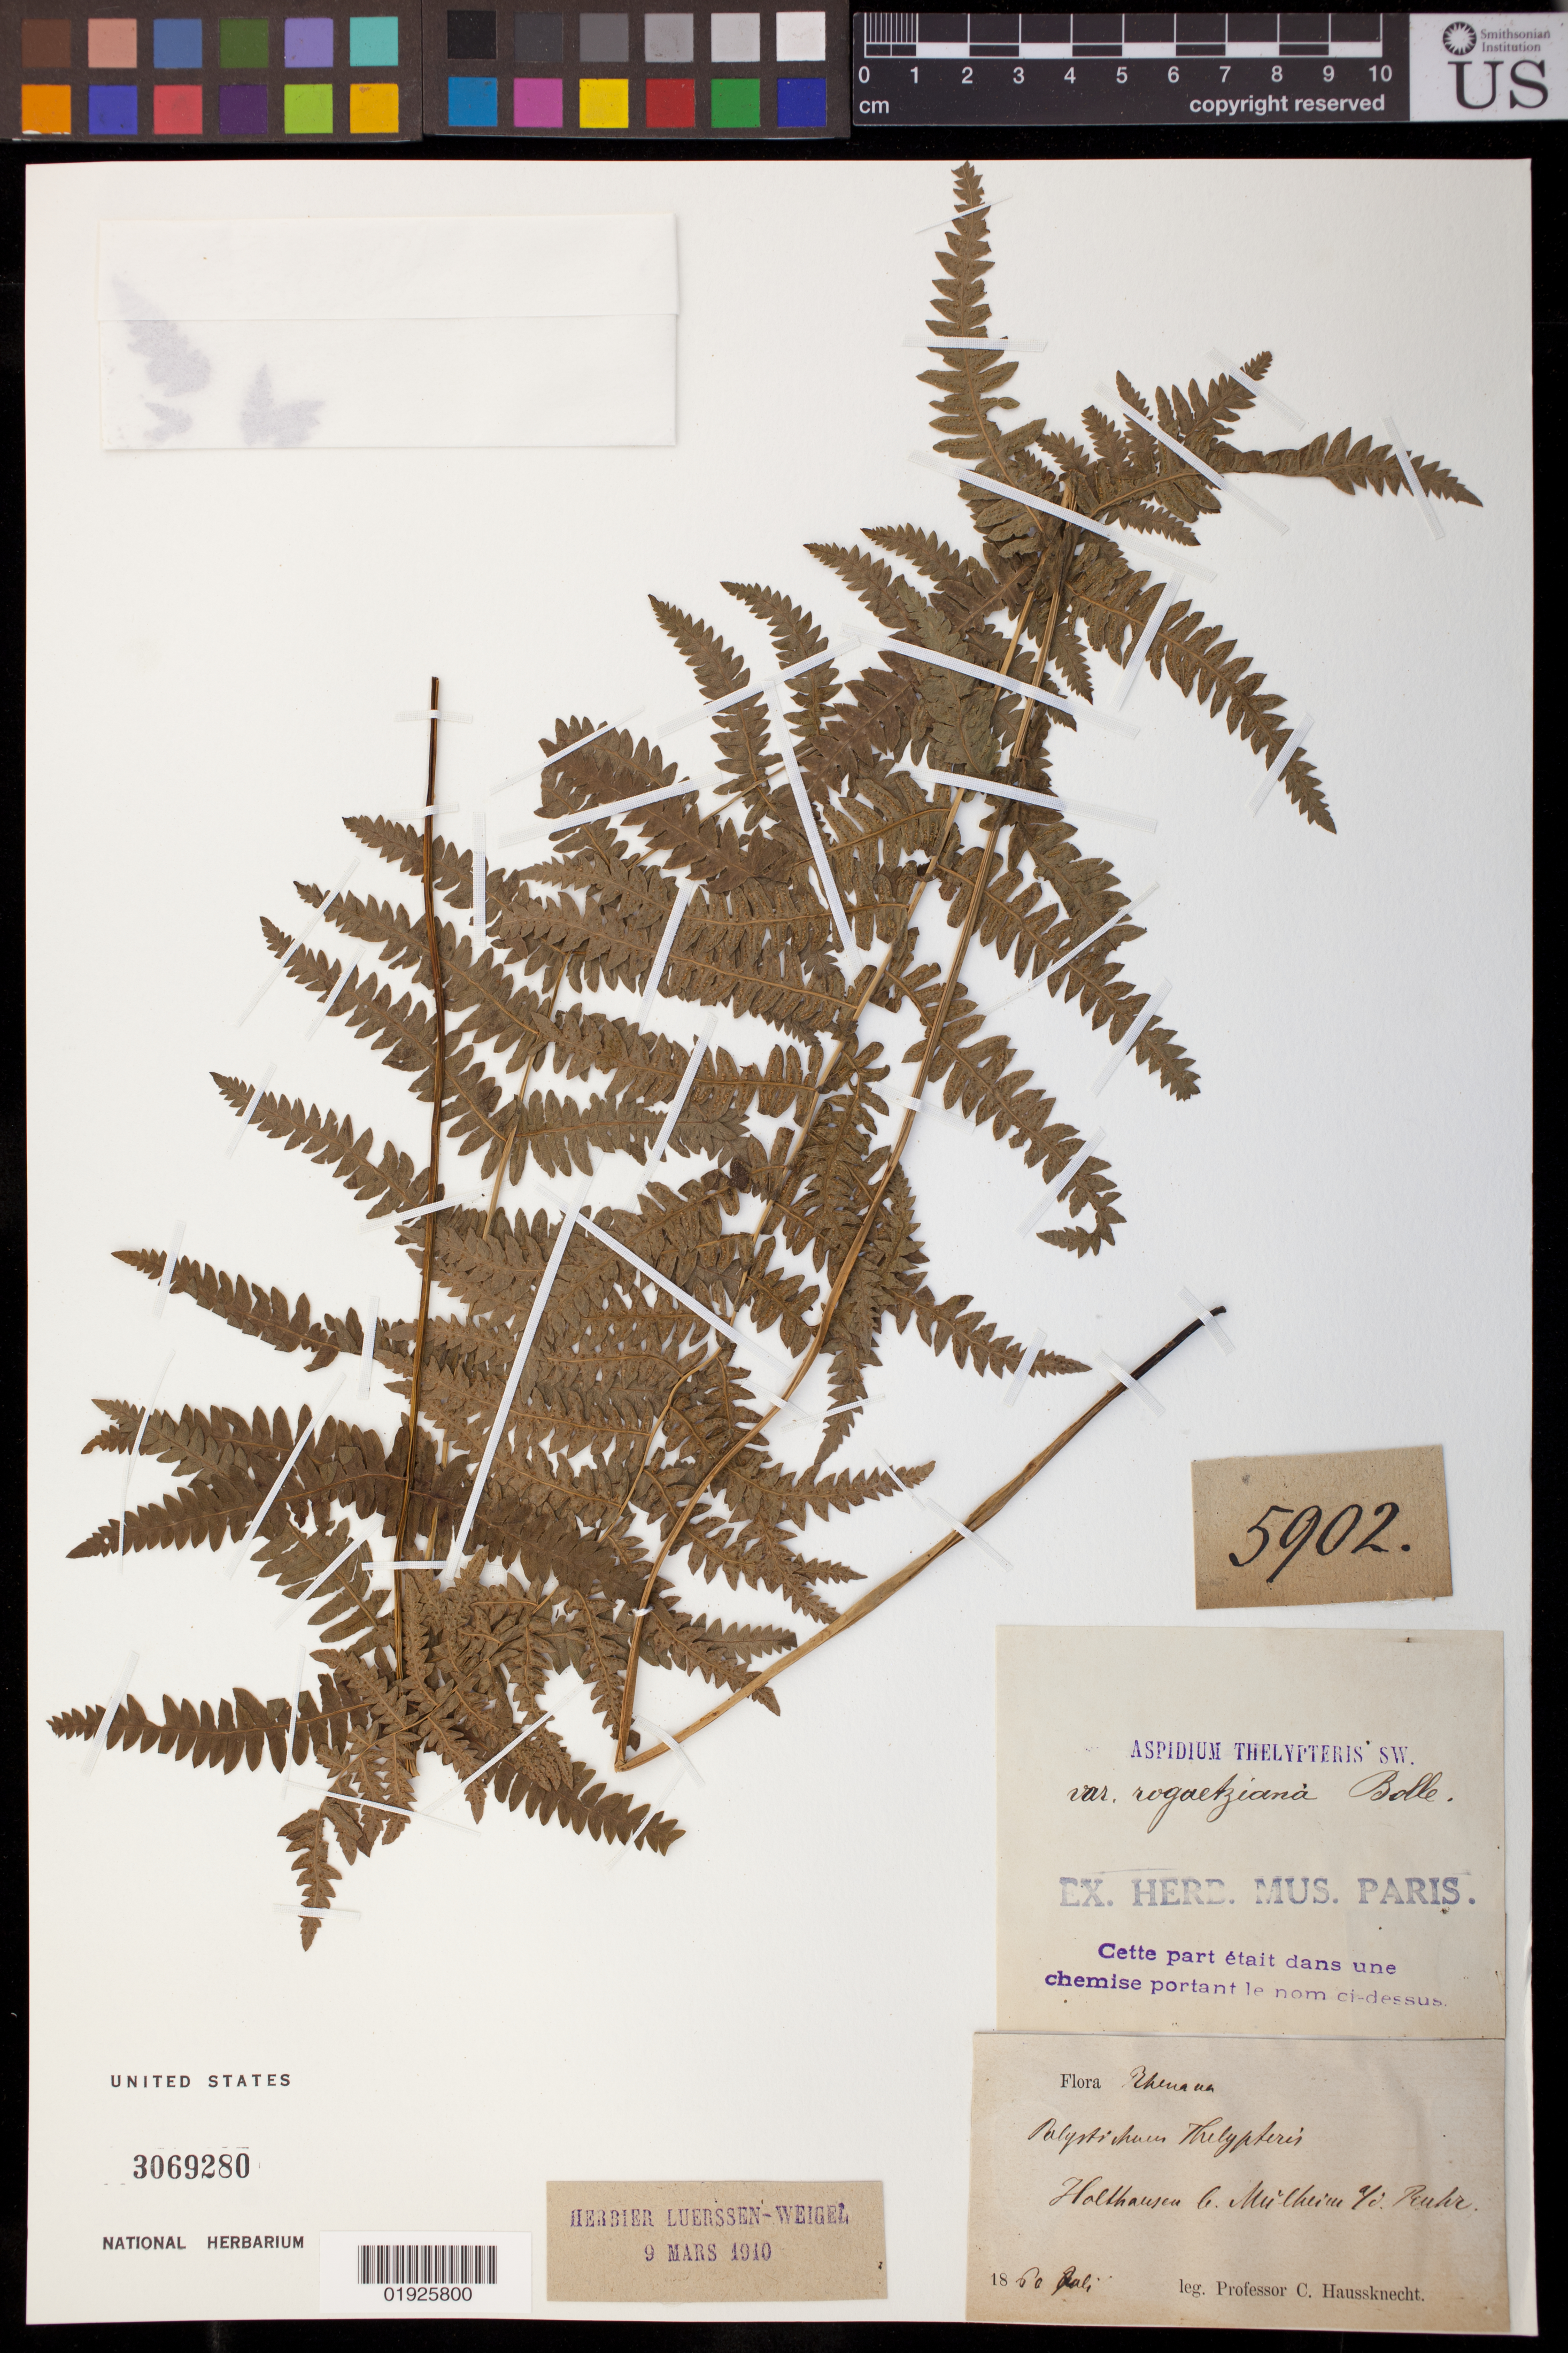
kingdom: Plantae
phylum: Tracheophyta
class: Polypodiopsida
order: Polypodiales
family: Thelypteridaceae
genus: Thelypteris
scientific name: Thelypteris palustris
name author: (Salisb.) Schott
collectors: C. Haussknecht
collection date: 1860-07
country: Germany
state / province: Nordrhein-Westfalen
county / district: Menden-Holthausen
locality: Bhenana. [interpreted]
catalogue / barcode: US 3069280